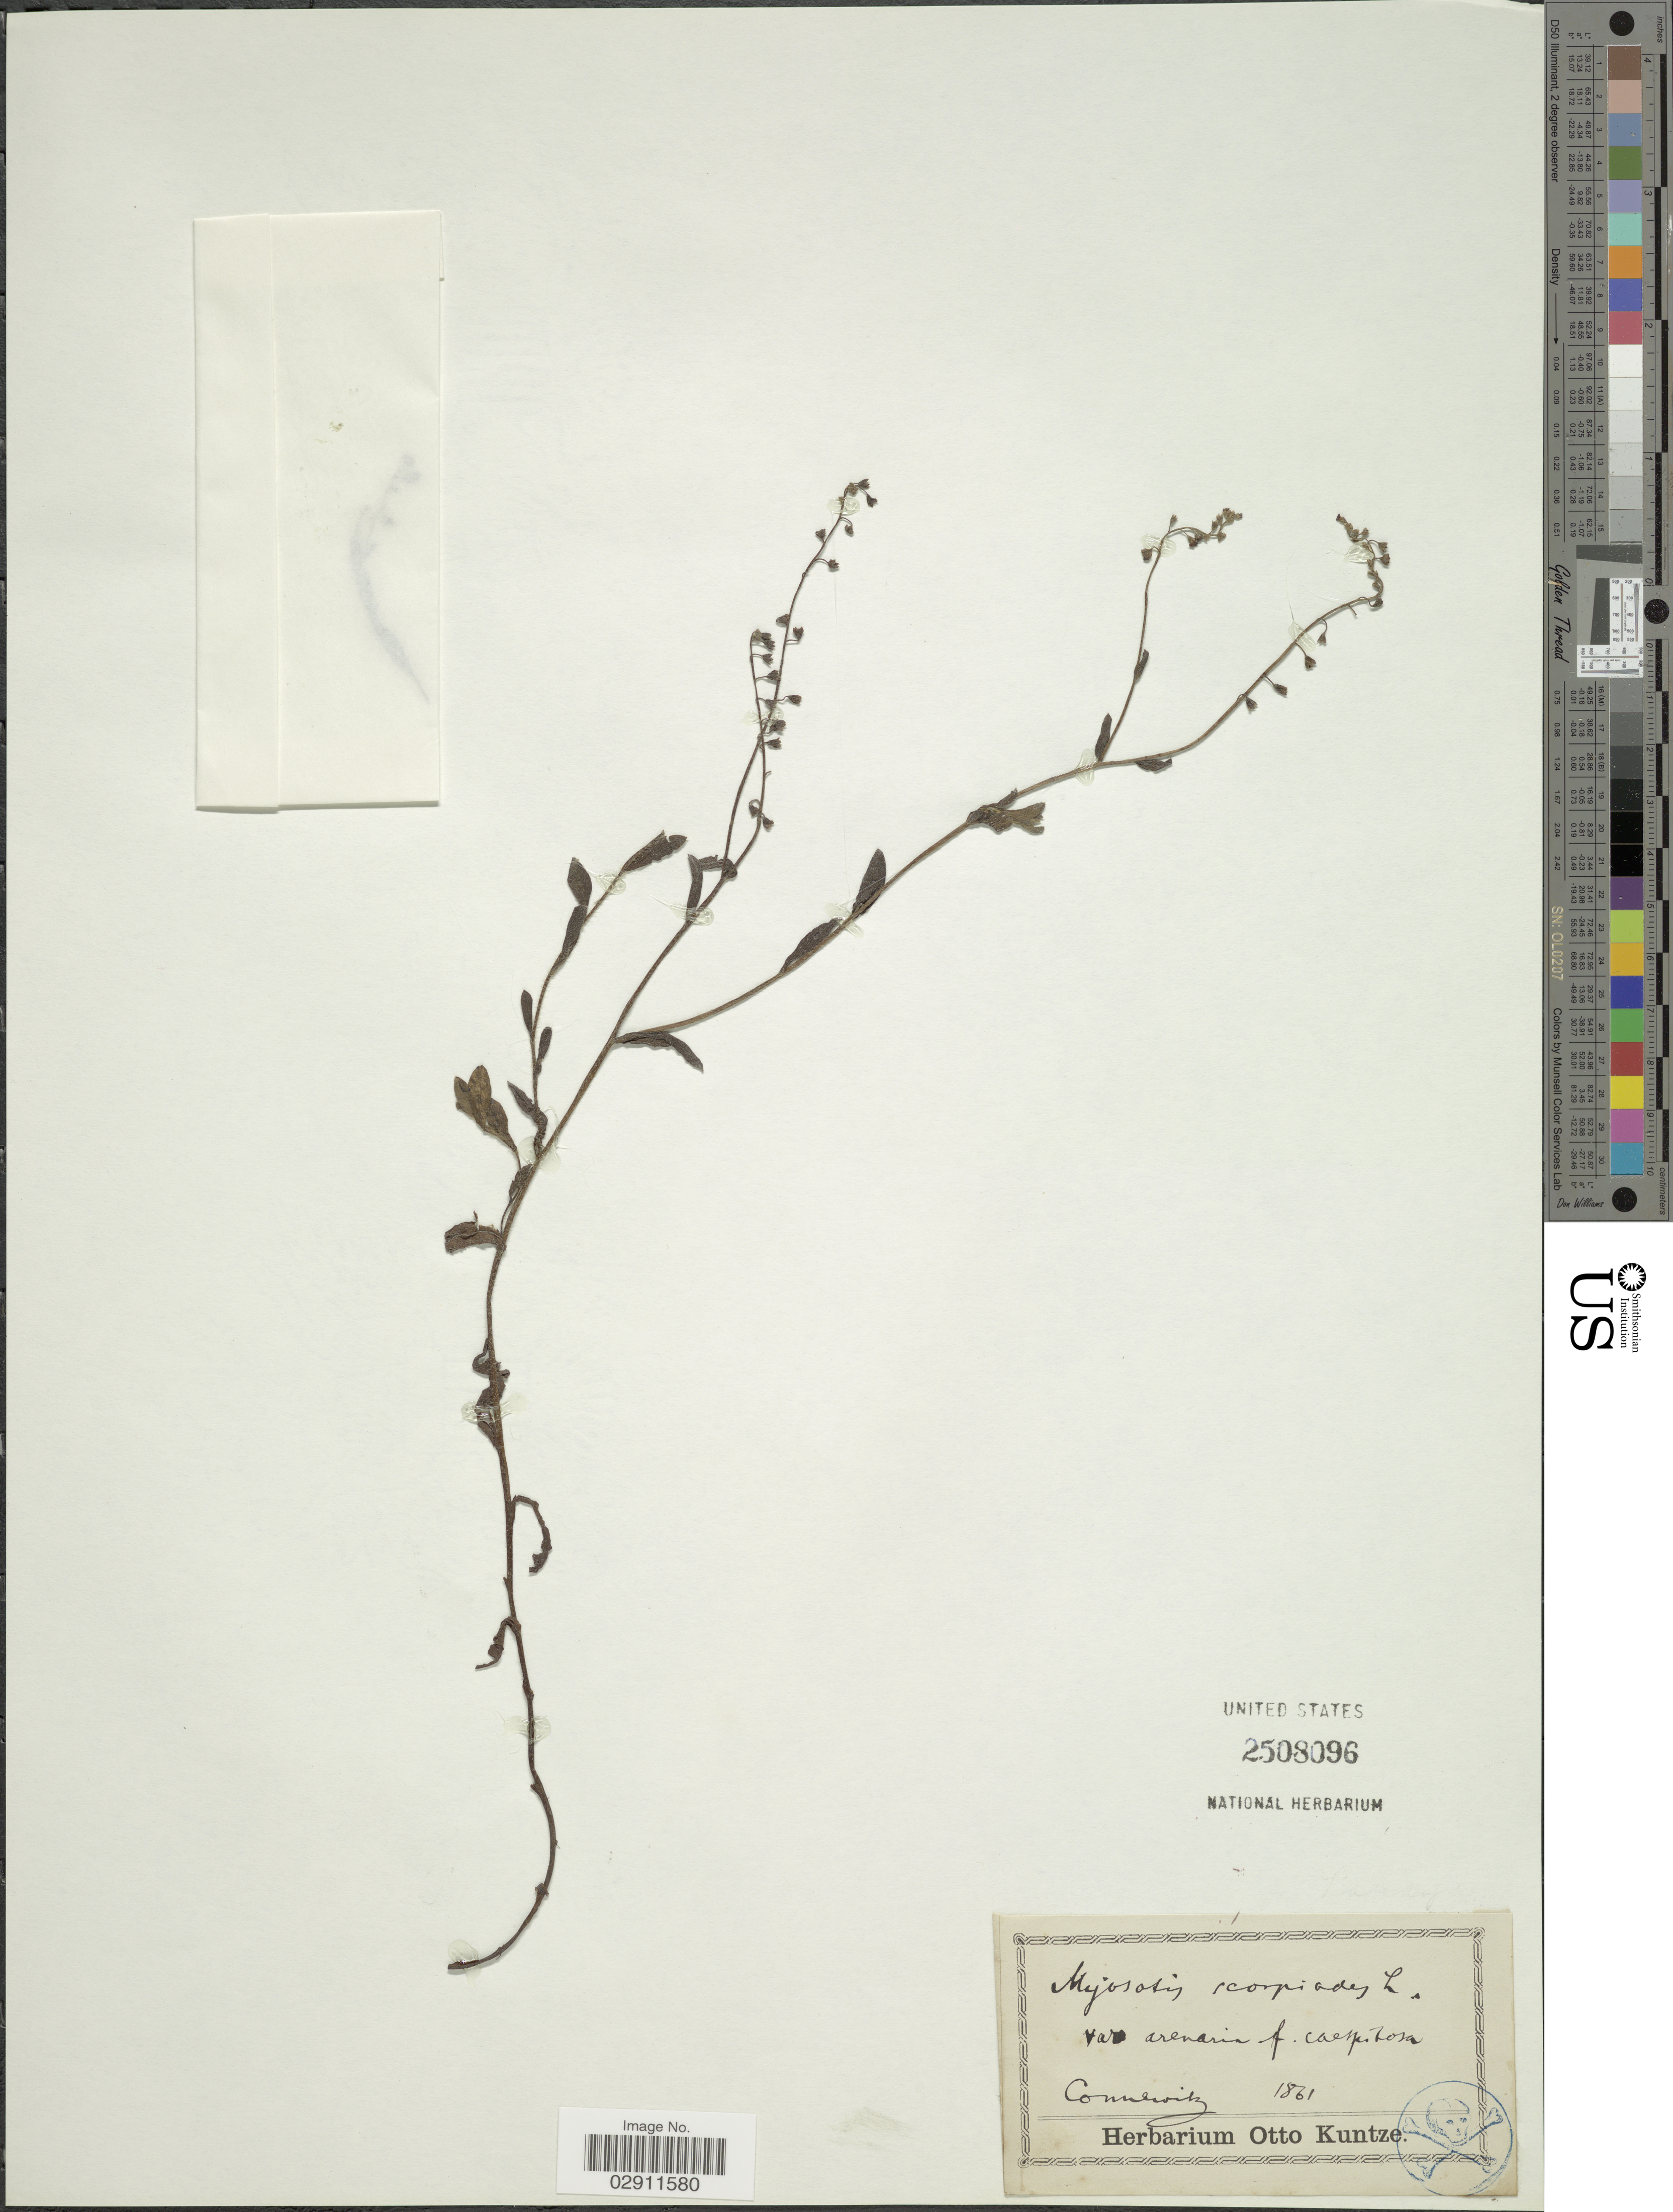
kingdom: Plantae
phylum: Tracheophyta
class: Magnoliopsida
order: Boraginales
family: Boraginaceae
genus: Myosotis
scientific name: Myosotis scorpioides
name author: L.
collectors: ex herb. Otto Kuntze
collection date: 1861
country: Germany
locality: Connewitz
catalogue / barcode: US 2508096